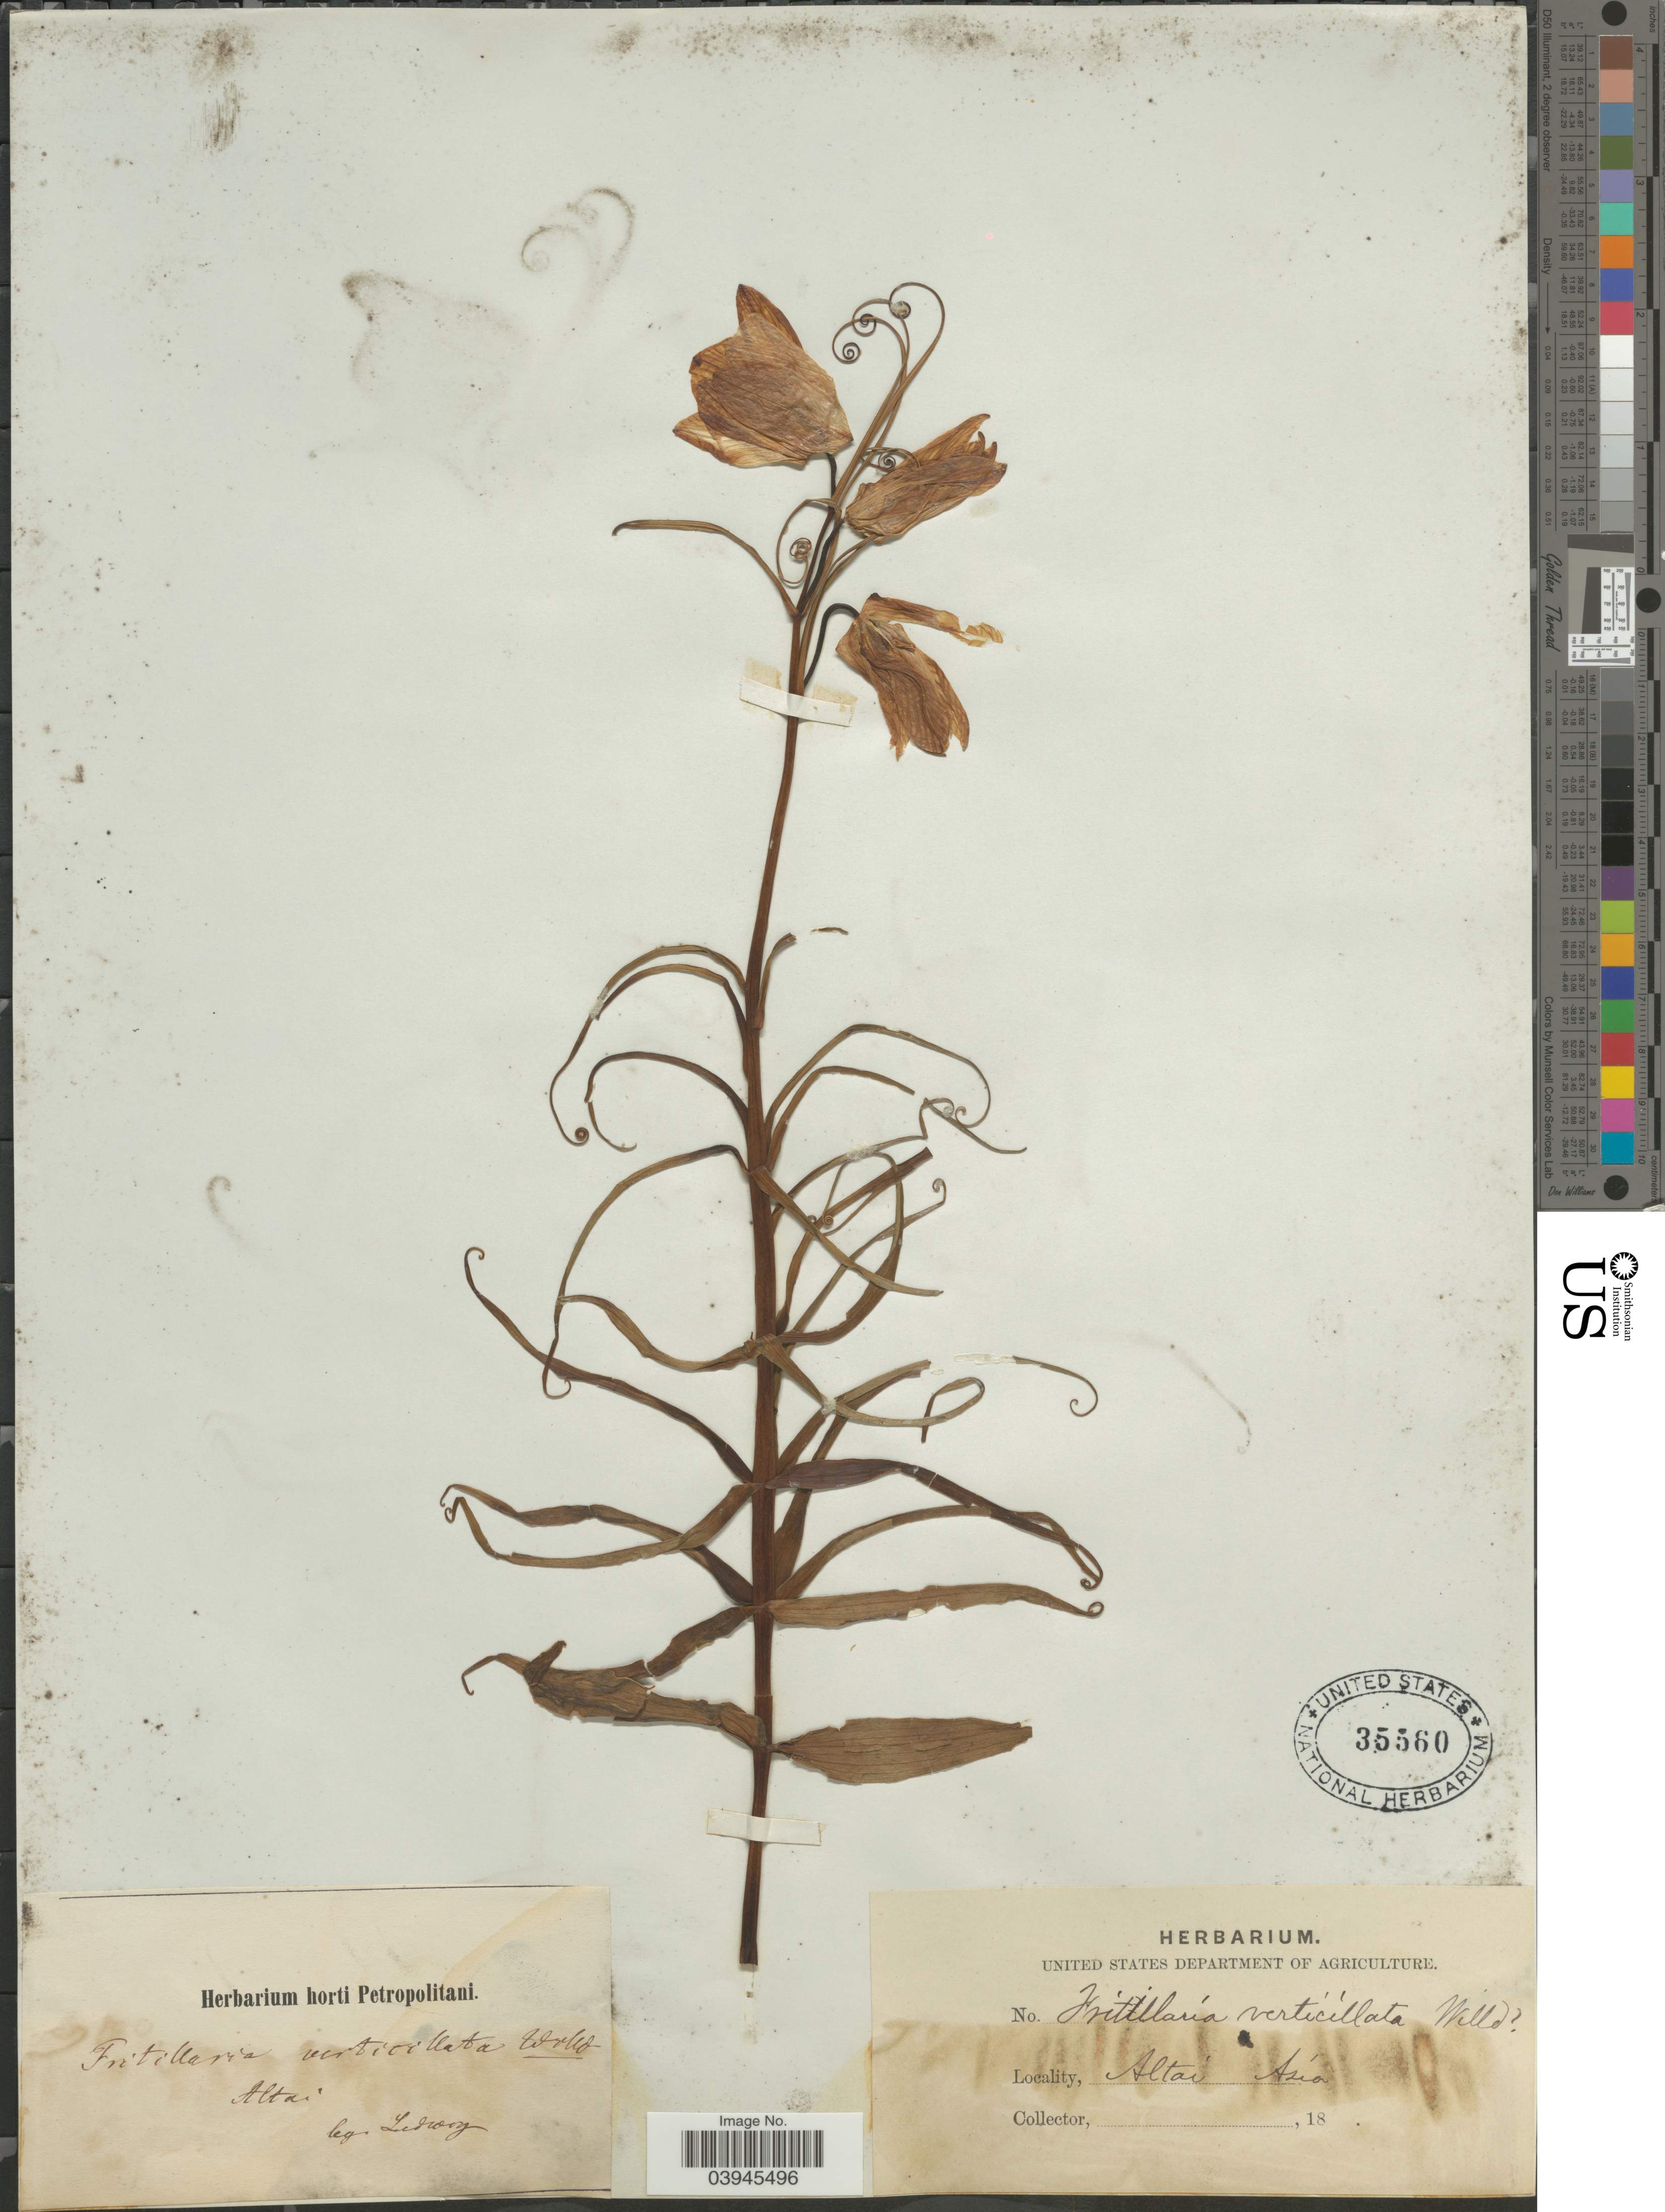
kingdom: Plantae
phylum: Tracheophyta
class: Liliopsida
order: Liliales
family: Liliaceae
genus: Fritillaria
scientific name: Fritillaria verticillata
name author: Willd.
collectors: Ledrovy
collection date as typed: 18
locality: Altai, Asia.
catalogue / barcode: US 35560